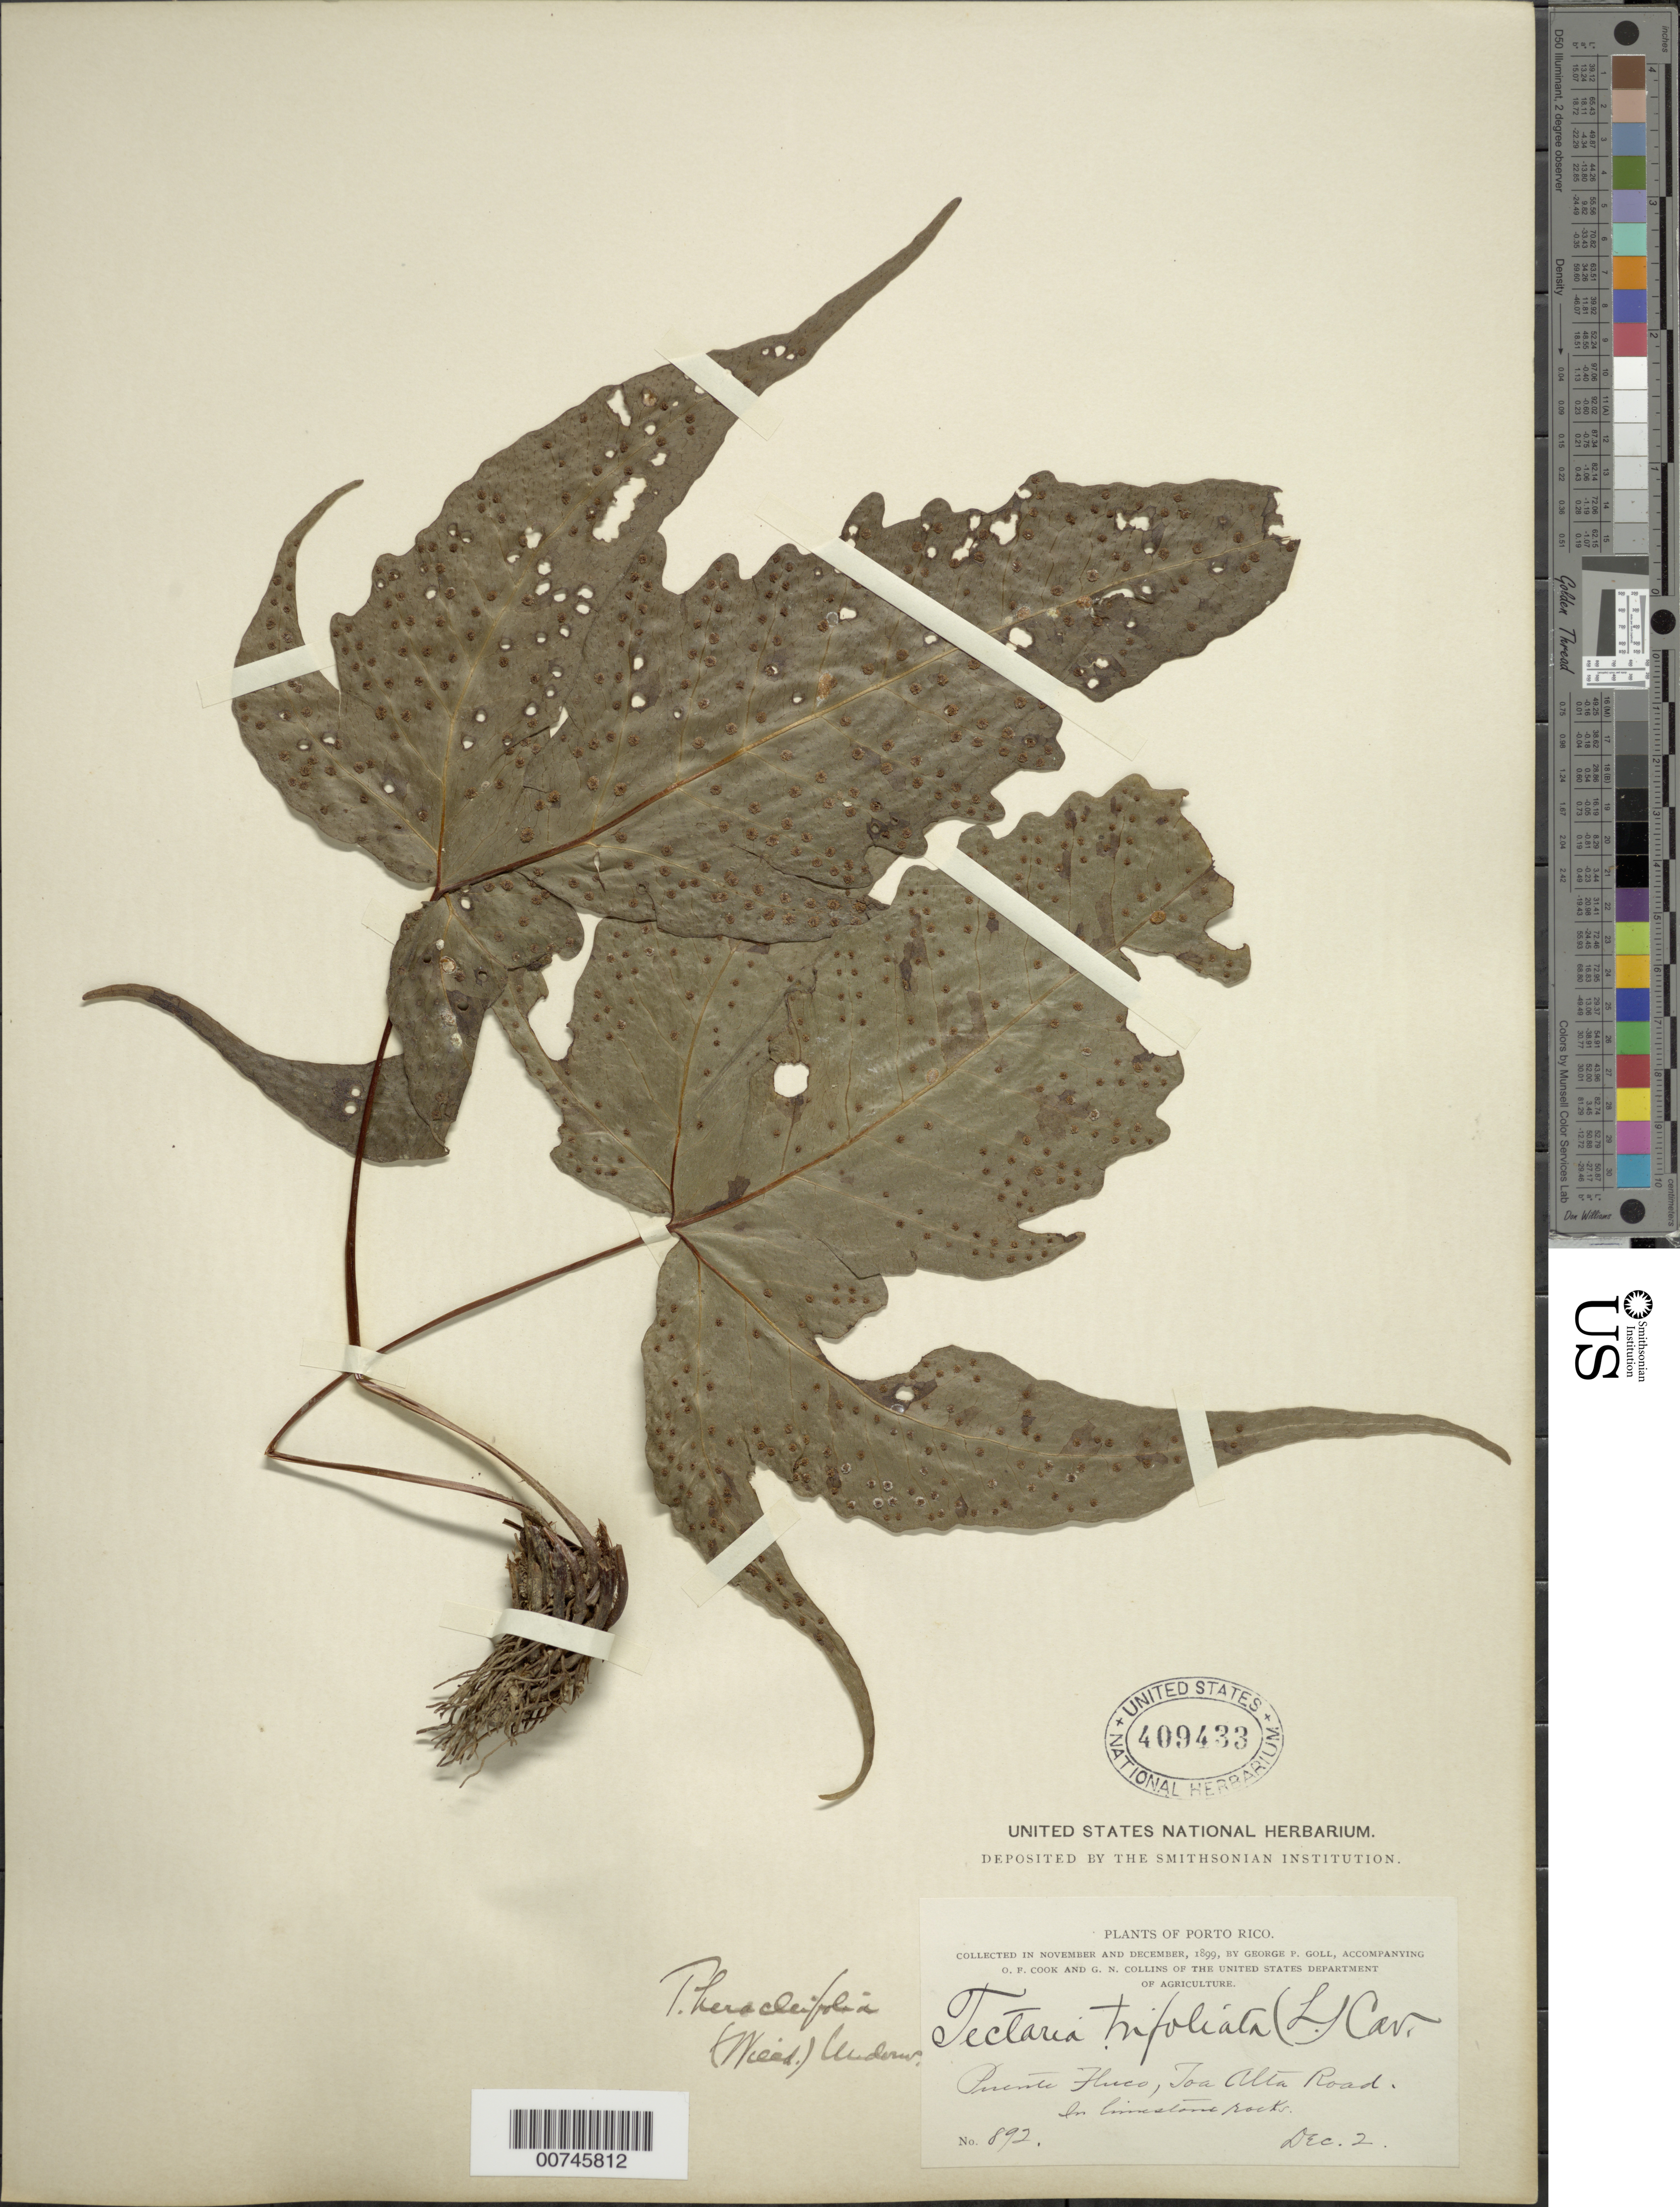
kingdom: Plantae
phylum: Tracheophyta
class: Polypodiopsida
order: Polypodiales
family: Tectariaceae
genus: Tectaria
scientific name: Tectaria heracleifolia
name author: (Willd.) Underw.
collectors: G. Goll, O. F. Cook & G. N. Collins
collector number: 892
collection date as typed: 02 Dec 1899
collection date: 1899-12-02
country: Puerto Rico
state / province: Toa Alta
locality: Puente Huco, Toa Alta Road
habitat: In limestone rocks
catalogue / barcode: US 409433